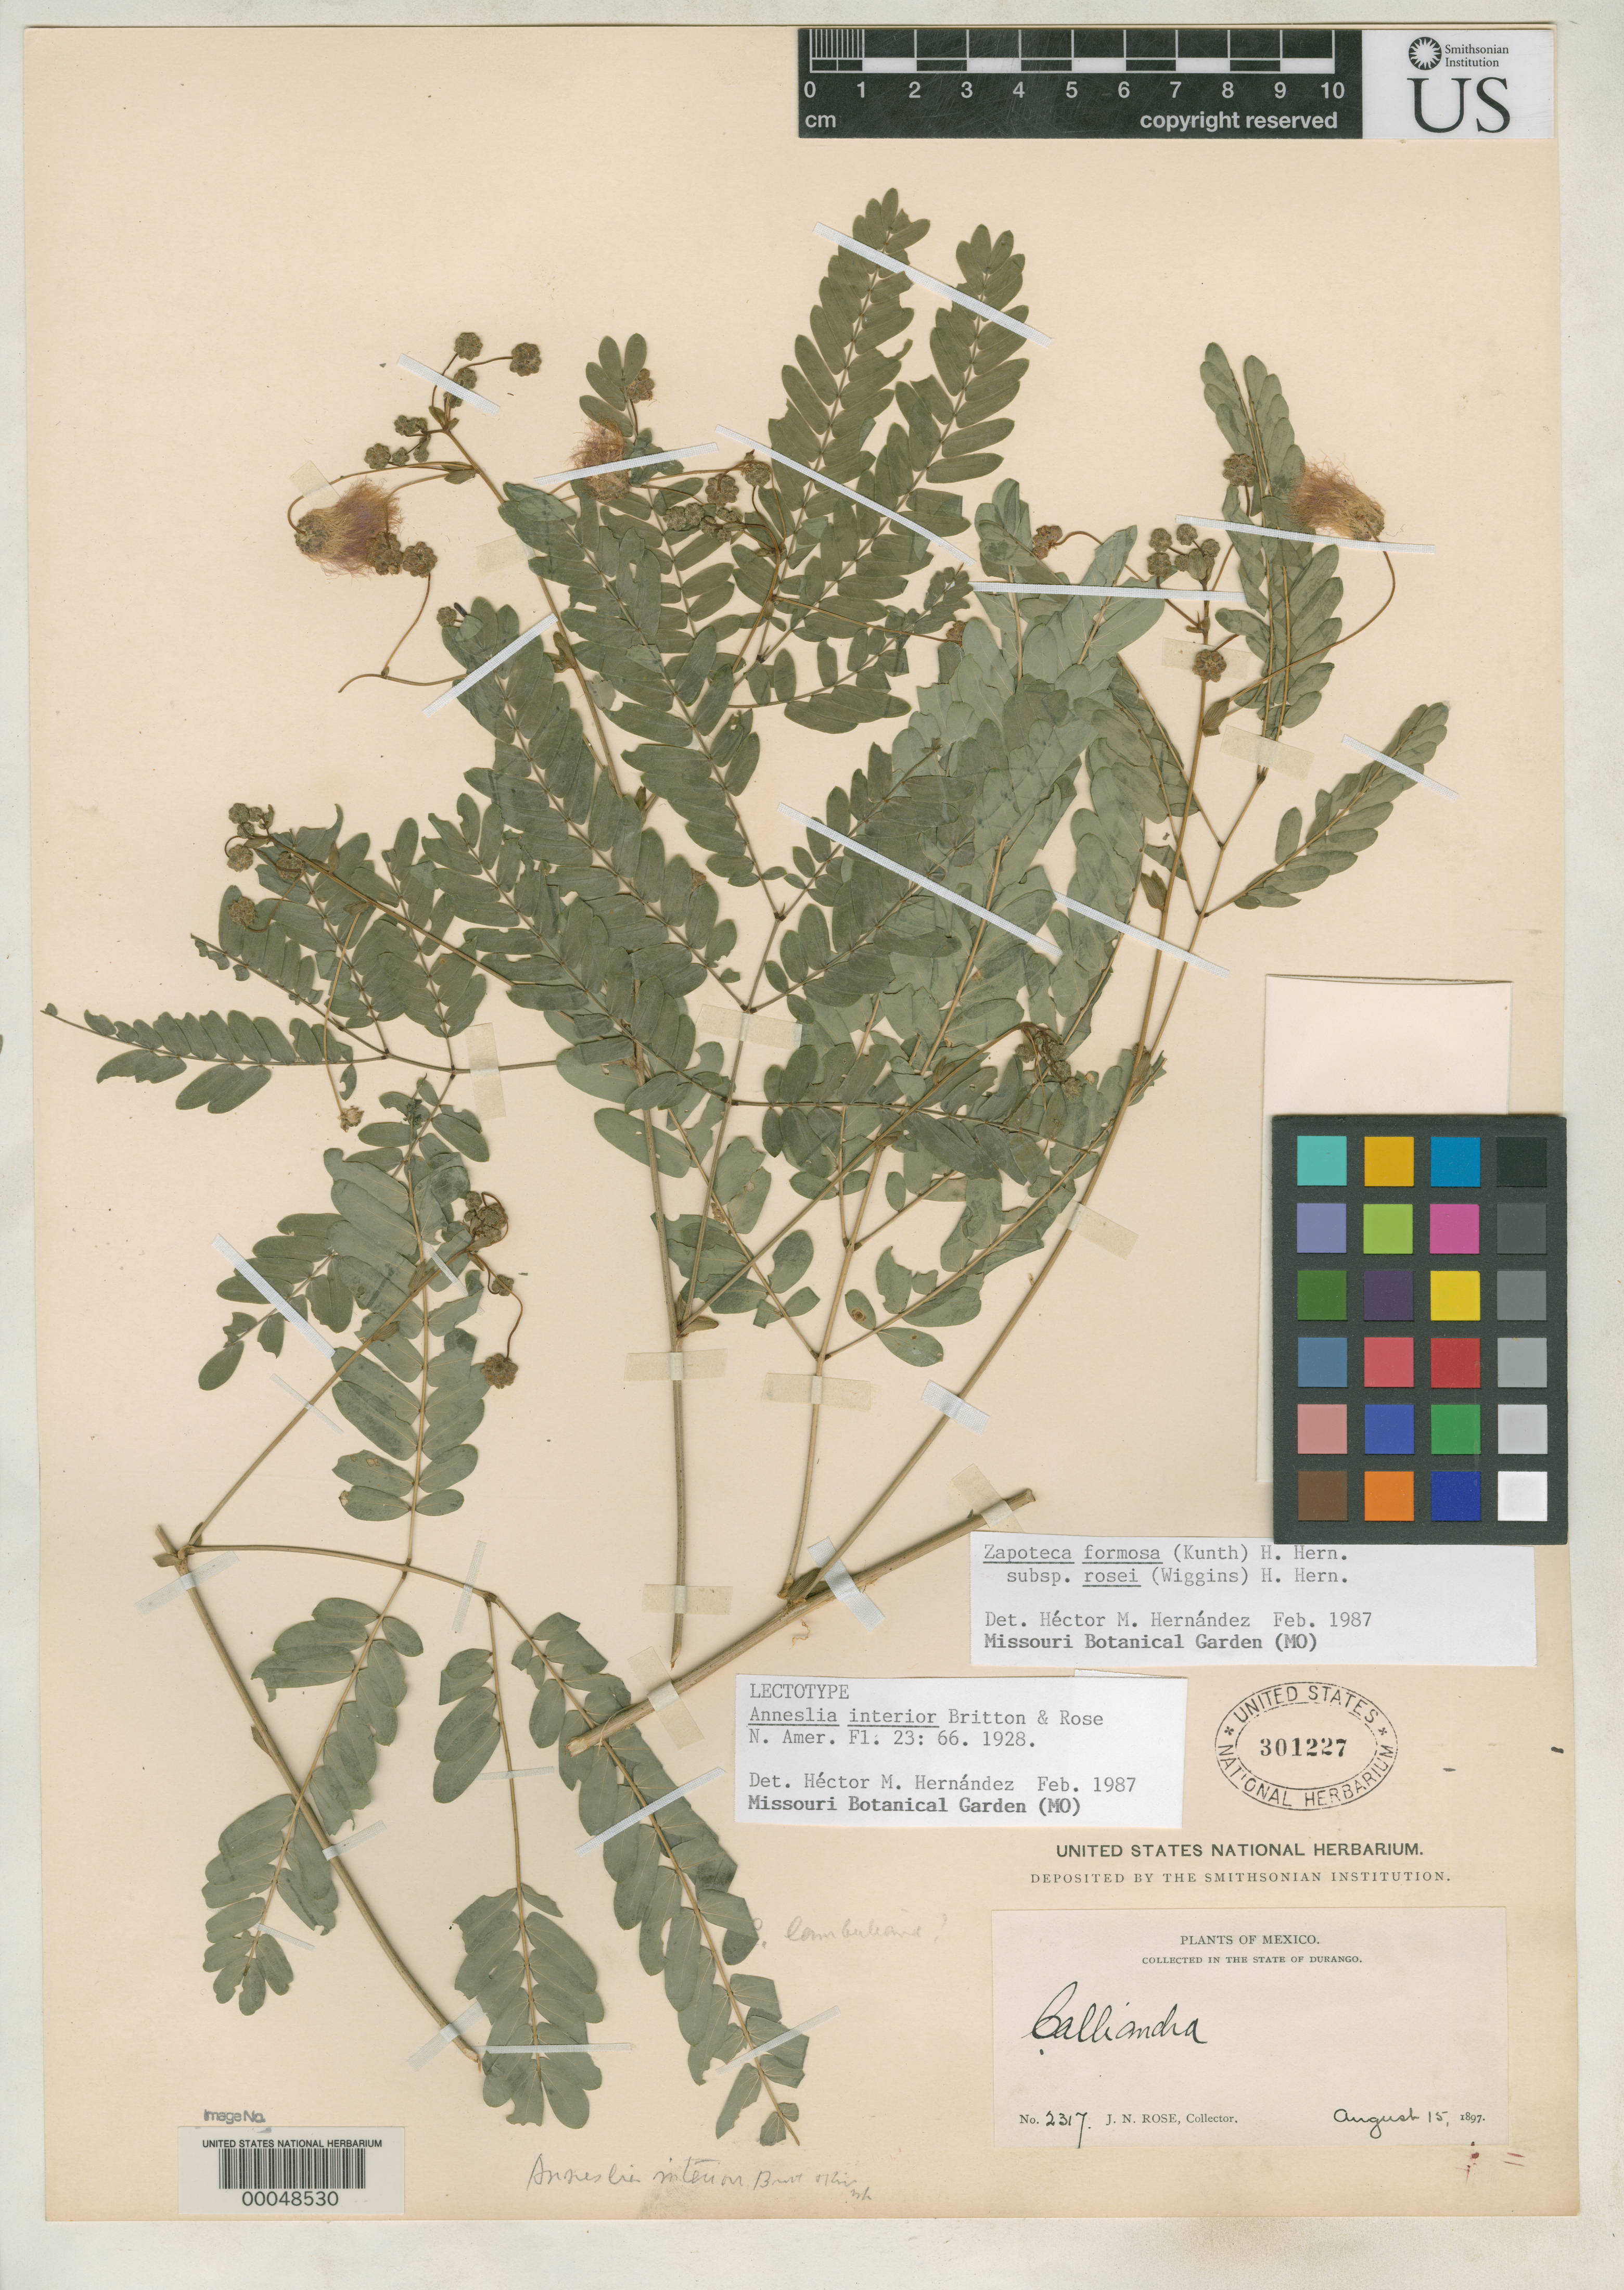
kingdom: Plantae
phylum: Tracheophyta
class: Magnoliopsida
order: Fabales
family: Fabaceae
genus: Anneslia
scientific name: Anneslia interior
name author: Britton & Rose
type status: Lectotype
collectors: J. N. Rose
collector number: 2317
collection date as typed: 15 Aug 1897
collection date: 1897-08-15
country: Mexico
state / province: Durango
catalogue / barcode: US 301227